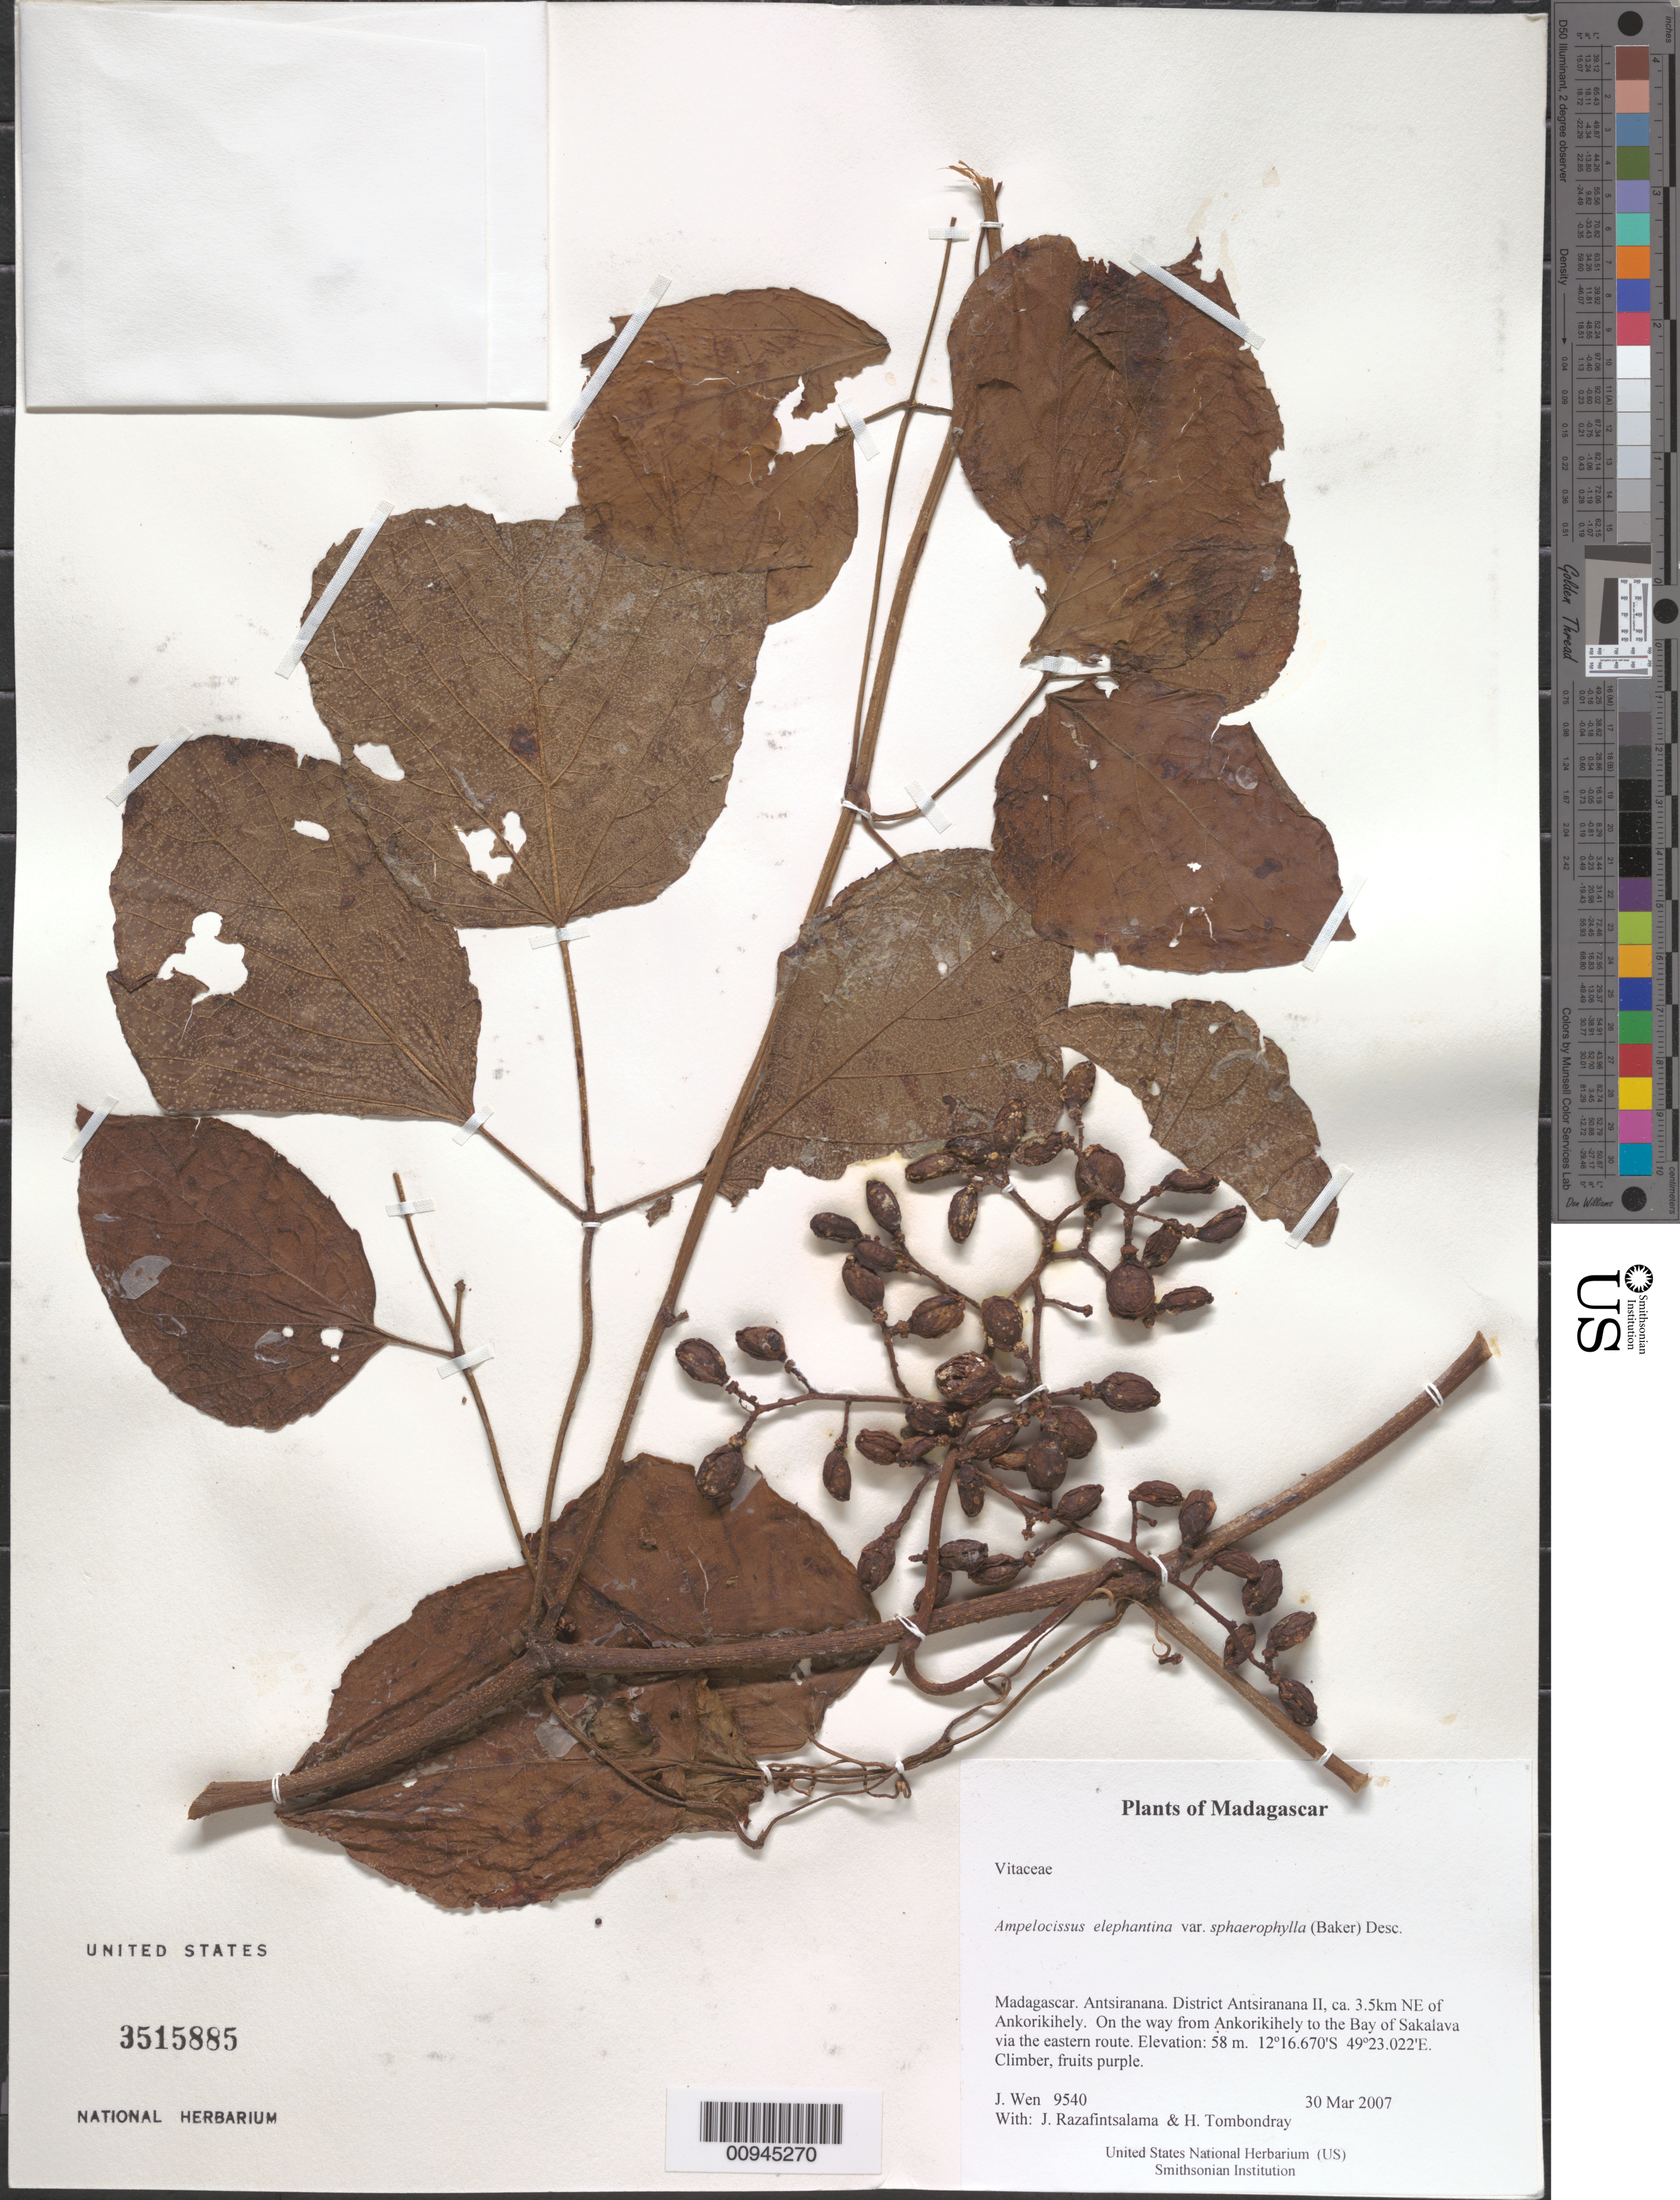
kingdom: Plantae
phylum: Tracheophyta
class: Magnoliopsida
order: Vitales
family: Vitaceae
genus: Ampelocissus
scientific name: Ampelocissus elephantina var. sphaerophylla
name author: (Baker) Desc.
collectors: J. Wen, J. Razafintsalama & H. Tombondray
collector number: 9540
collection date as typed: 30 Mar 2007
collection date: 2007-03-30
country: Madagascar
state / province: Diana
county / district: Antsiranana II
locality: District Antsiranana II, ca. 3.5km NE of Ankorikihely. On the way from Ankorikihely to the Bay of Sakalava via the eastern route.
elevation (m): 58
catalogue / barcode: US 3515885